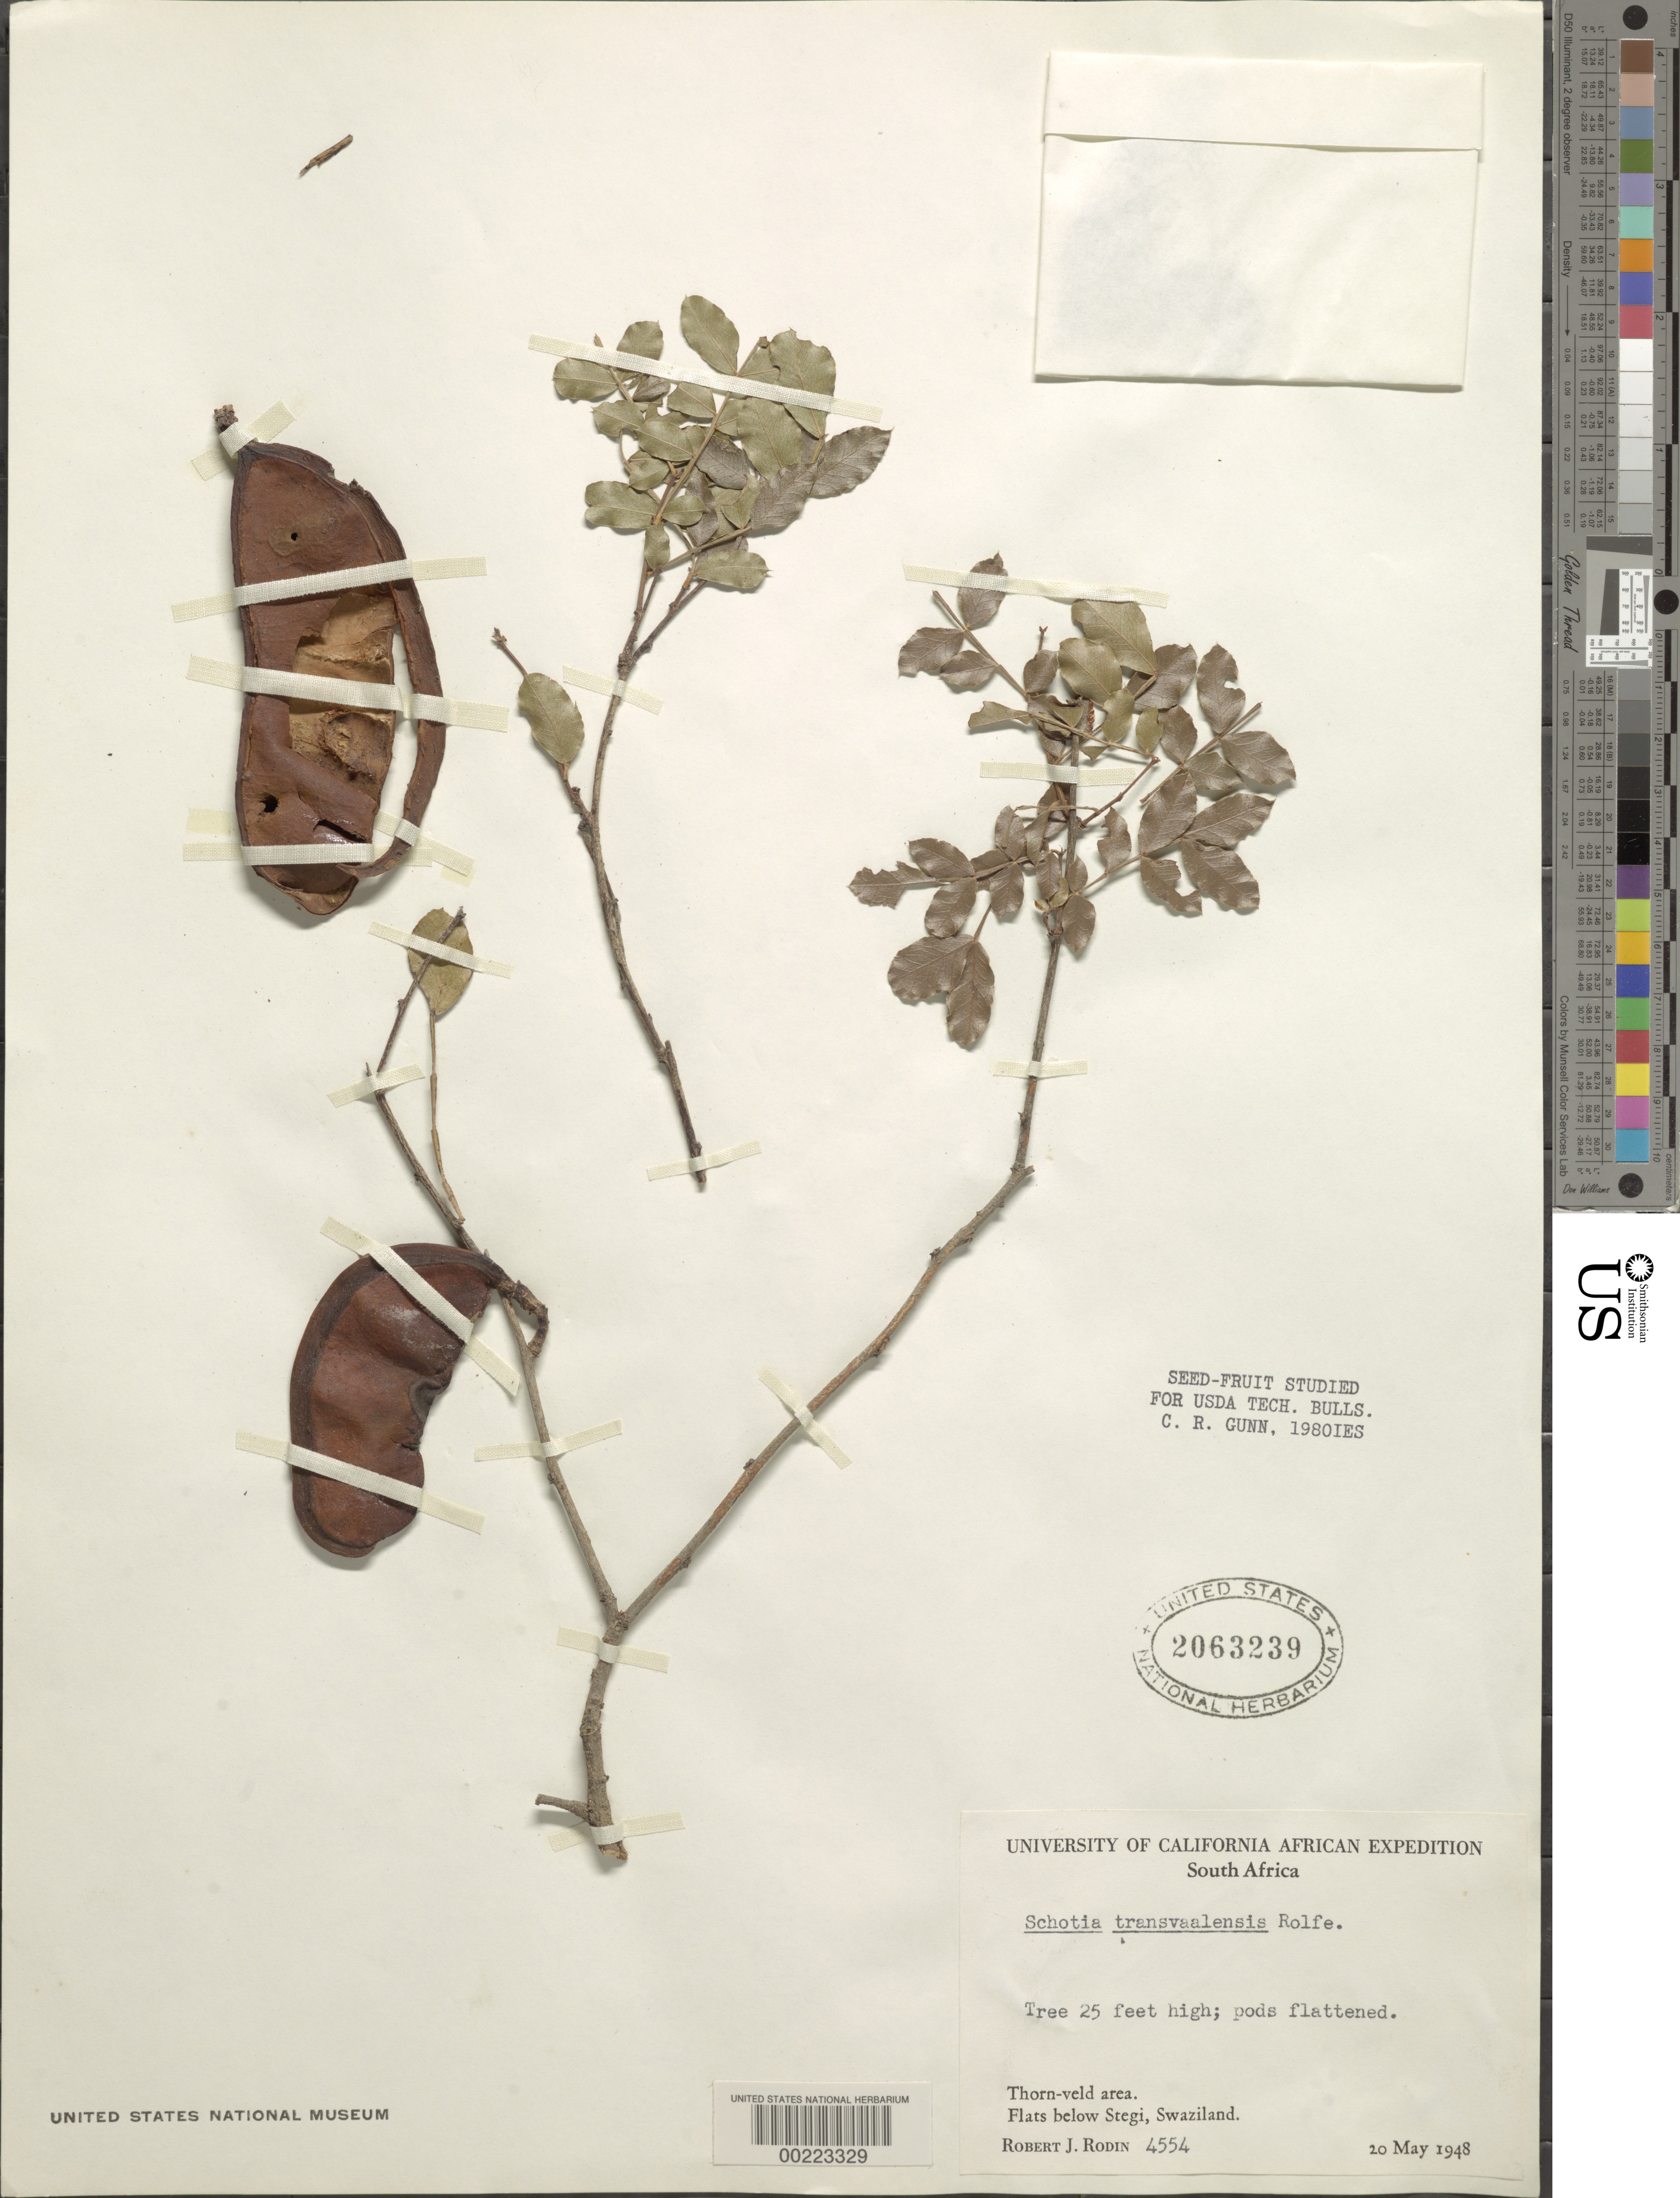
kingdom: Plantae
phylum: Tracheophyta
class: Magnoliopsida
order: Fabales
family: Fabaceae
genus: Schotia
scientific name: Schotia transvaalensis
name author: Rolfe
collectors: R. J. Rodin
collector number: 4554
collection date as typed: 20 May 1948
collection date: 1948-05-20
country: South Africa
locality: Flats below stegi, swaziland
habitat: Thorn-veld area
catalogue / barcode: US 2063239